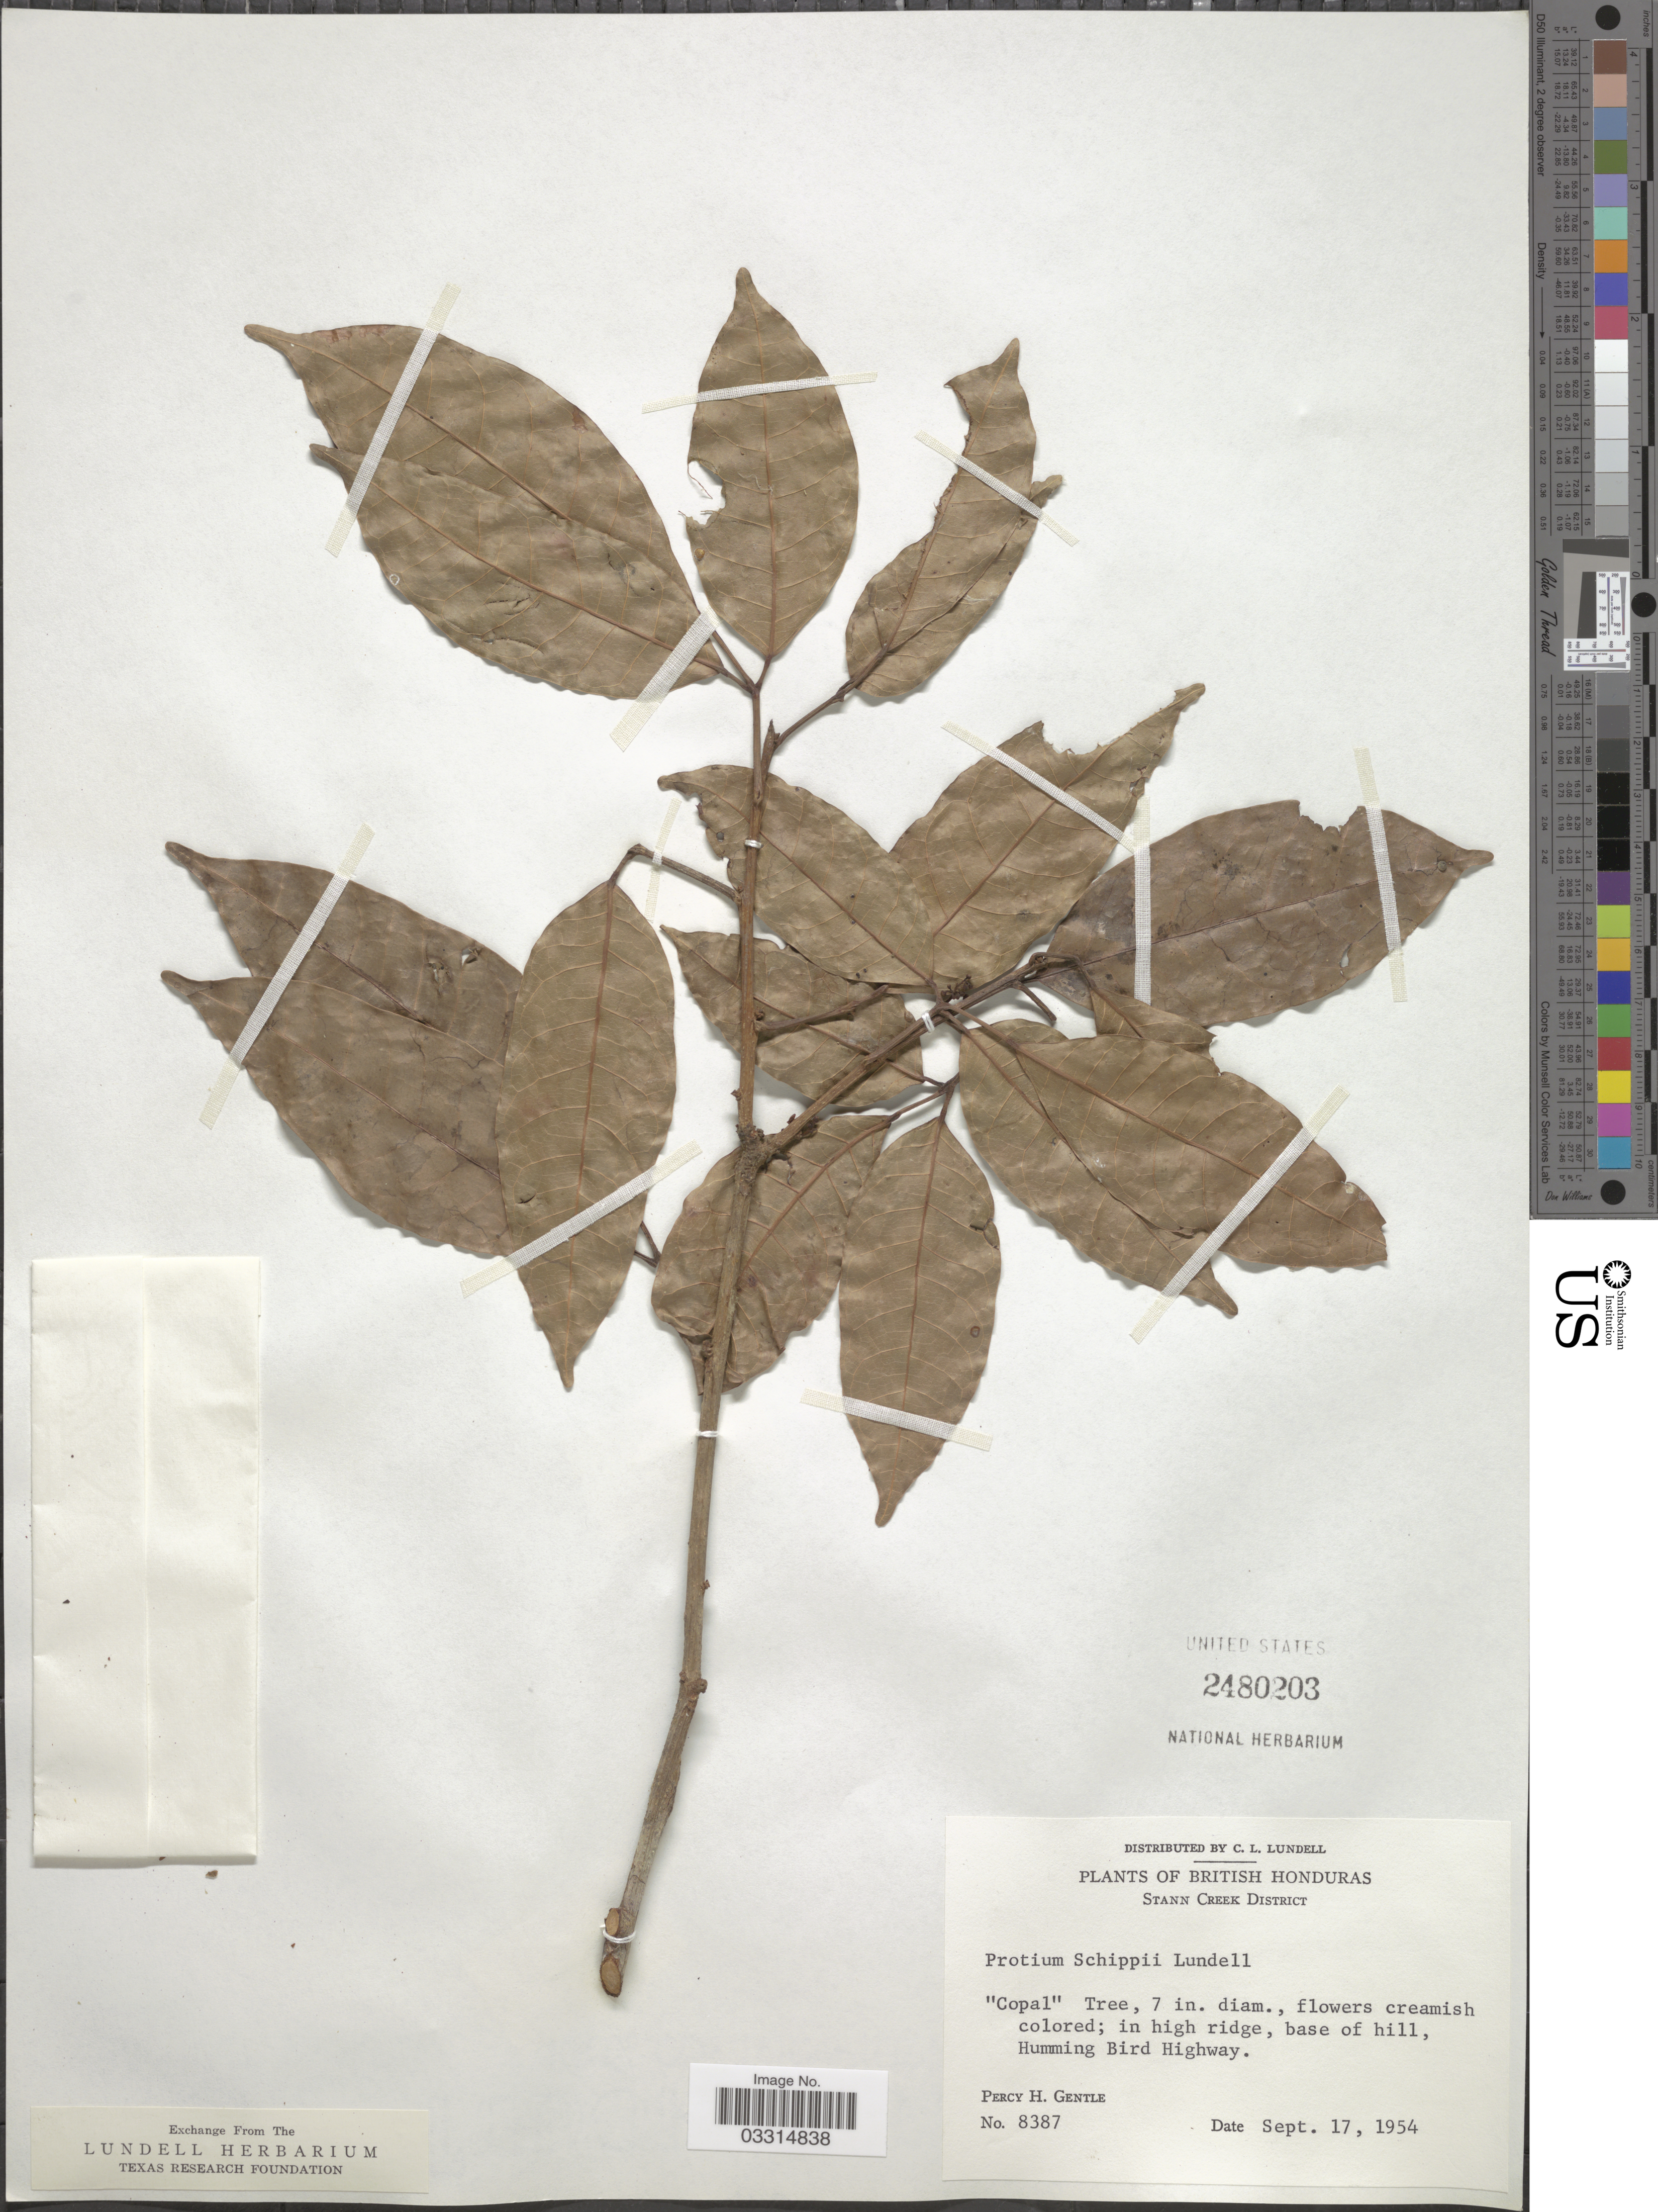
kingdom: Plantae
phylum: Tracheophyta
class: Magnoliopsida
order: Sapindales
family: Burseraceae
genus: Protium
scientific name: Protium confusum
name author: (Rose) Pittier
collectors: P. H. Gentle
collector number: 8387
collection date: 1954-09-17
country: Belize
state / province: Stann Creek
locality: British Honduras, Stann Creek District, base of hill, Humming Bird Highway.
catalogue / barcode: US 2480203